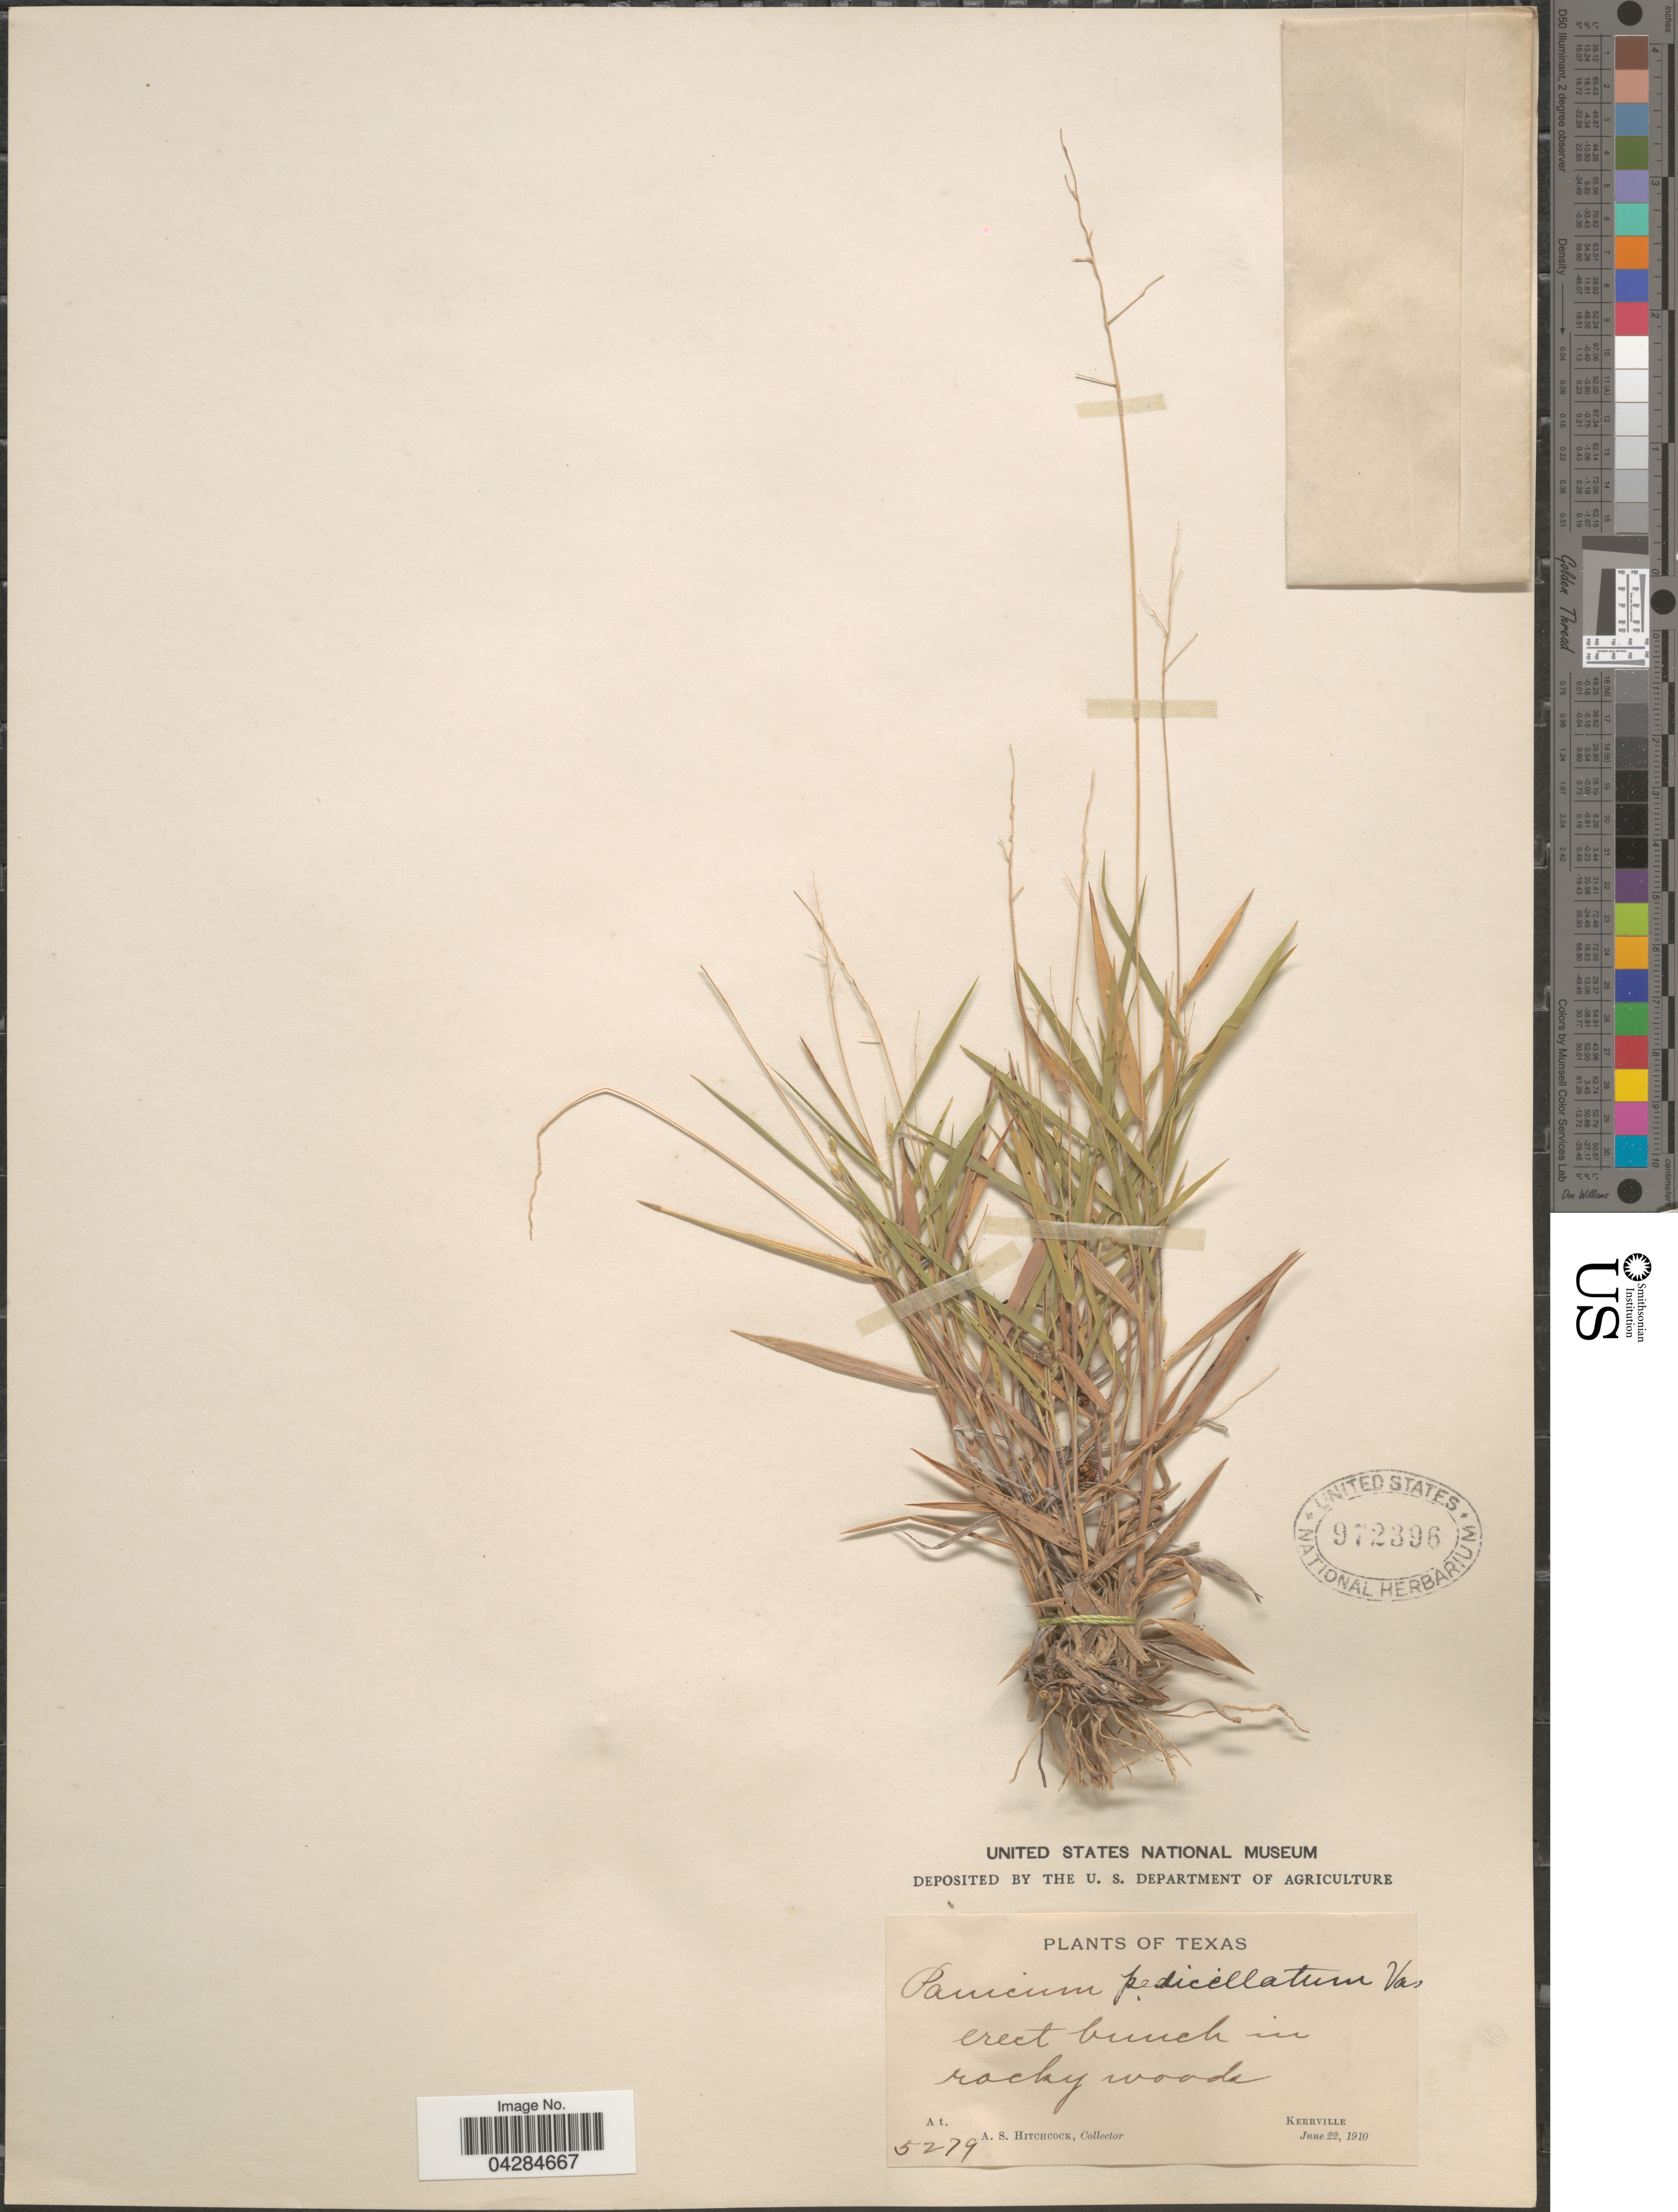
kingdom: Plantae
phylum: Tracheophyta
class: Liliopsida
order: Poales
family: Poaceae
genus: Dichanthelium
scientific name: Dichanthelium pedicellatum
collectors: A. S. Hitchcock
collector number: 5279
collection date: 1910-06-22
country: United States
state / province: Texas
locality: Kerrville.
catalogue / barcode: US 972396